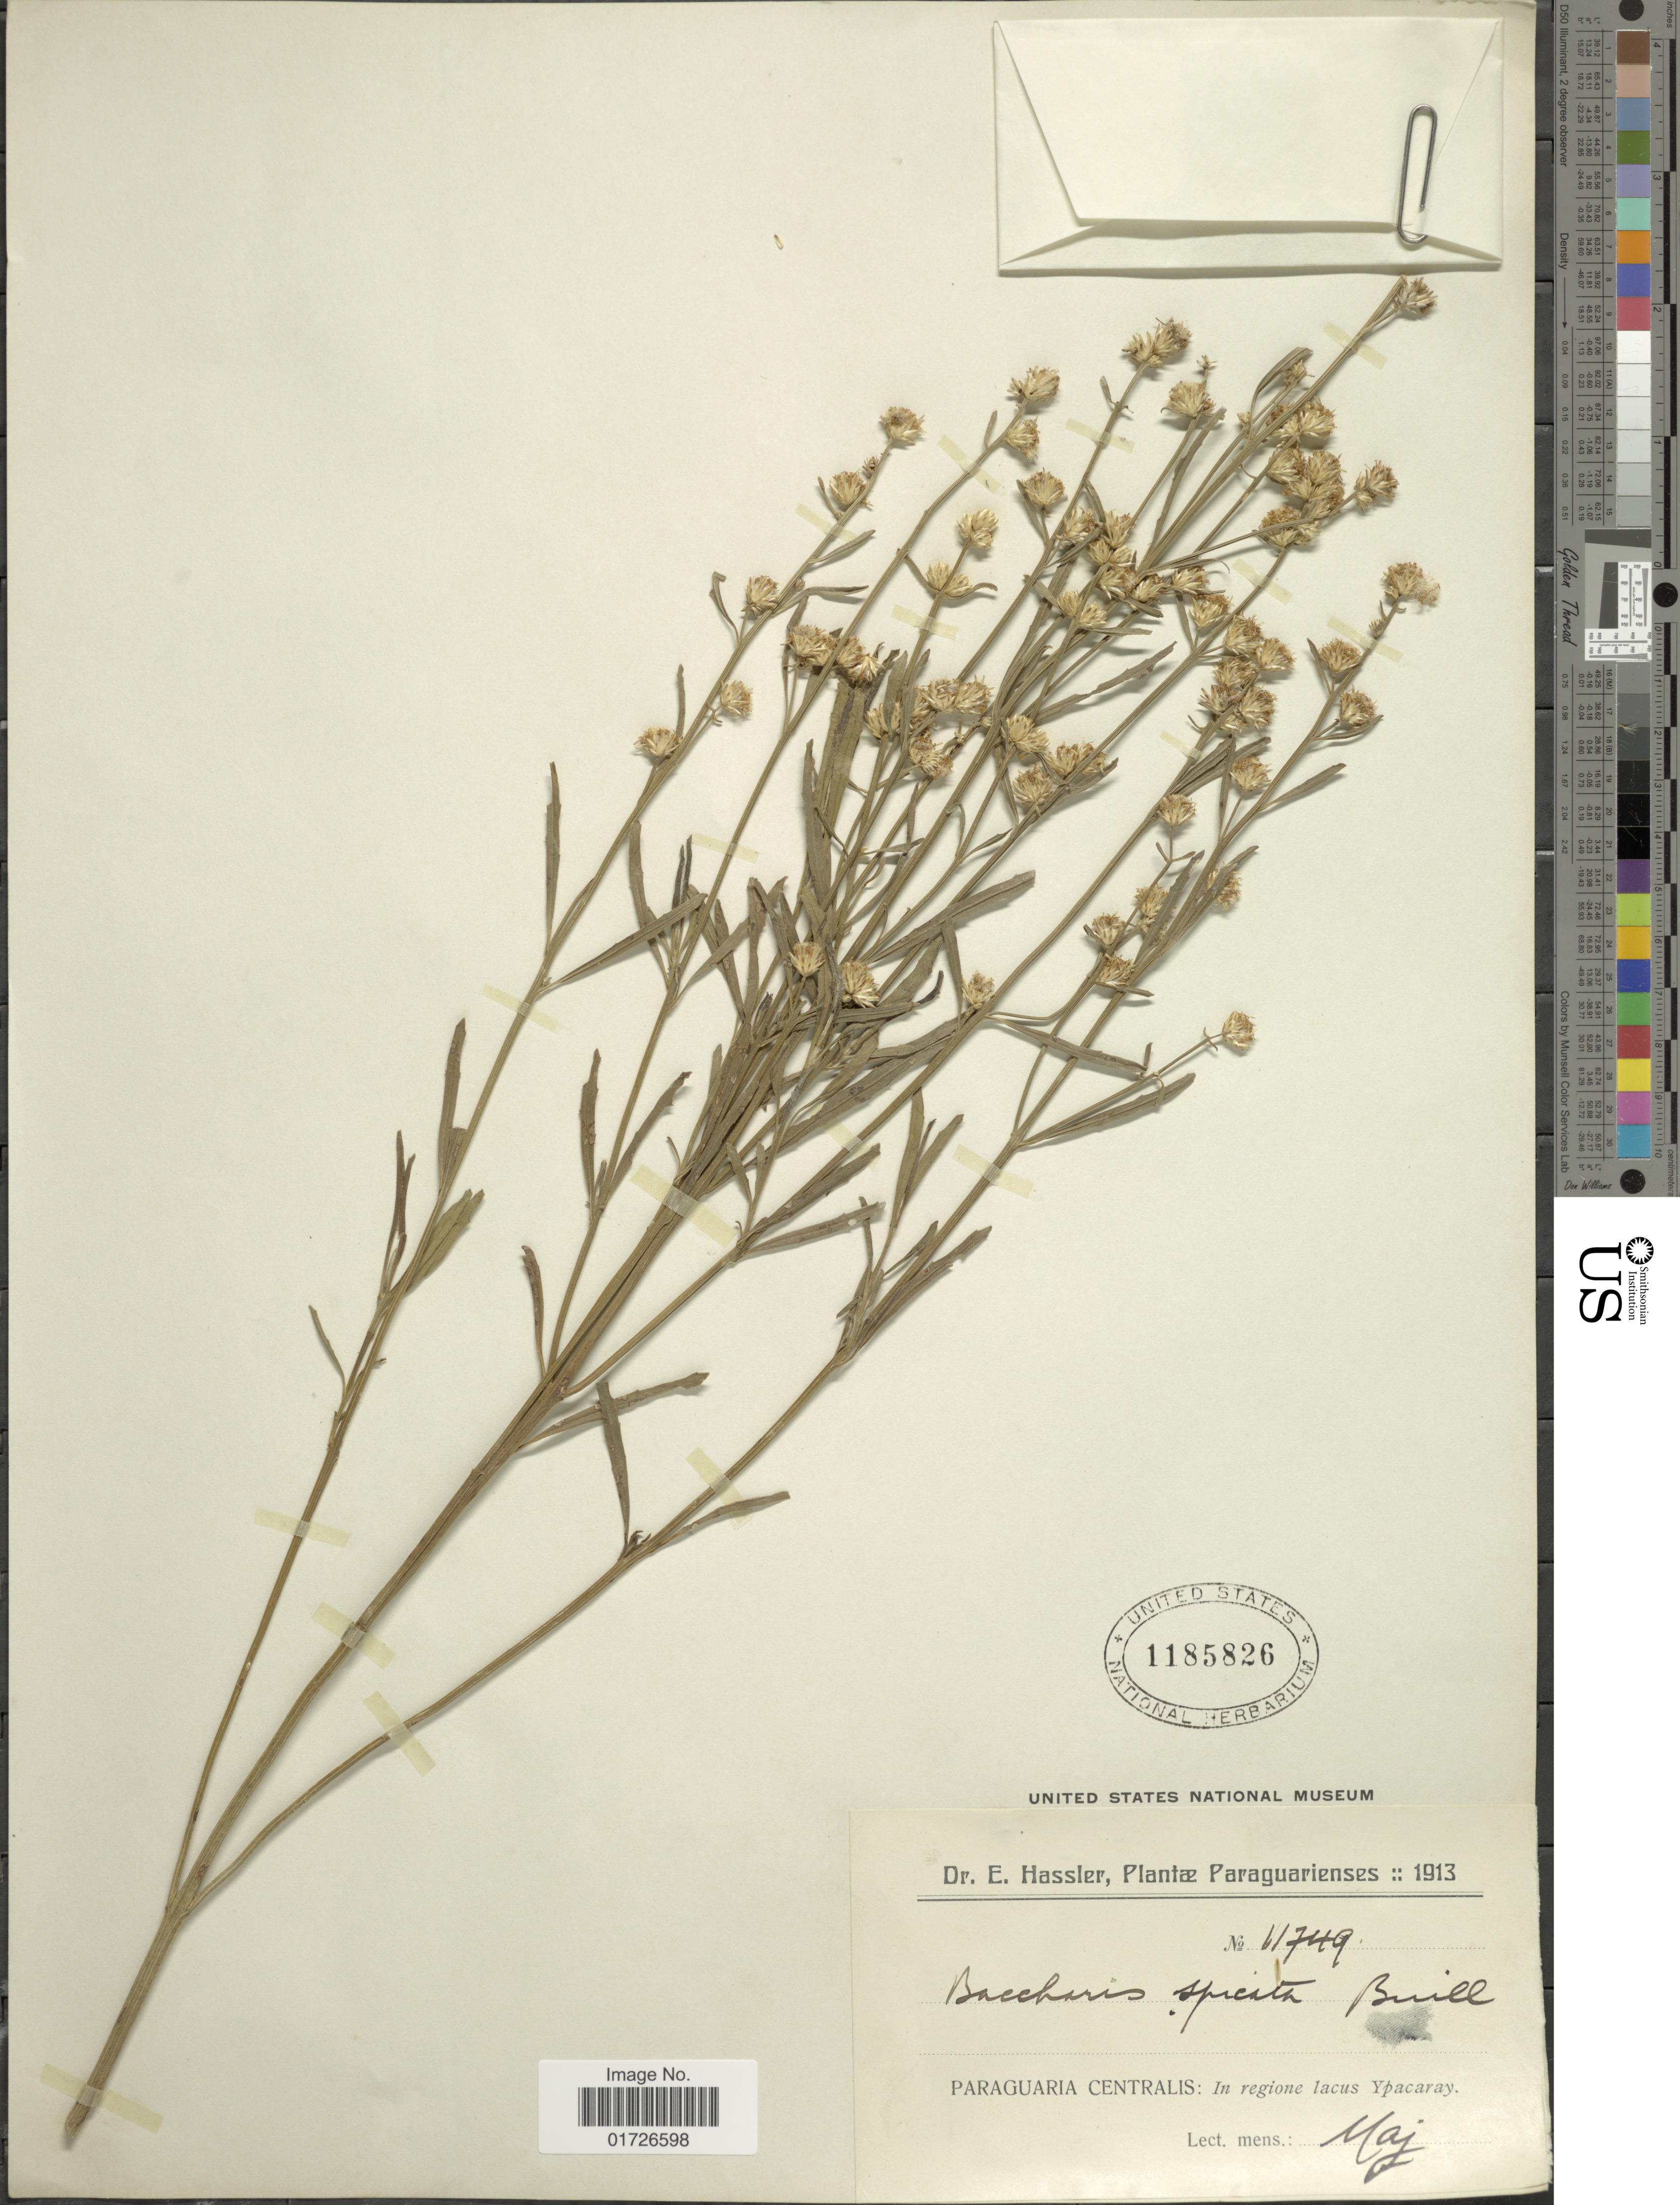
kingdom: Plantae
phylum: Tracheophyta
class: Magnoliopsida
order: Asterales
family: Asteraceae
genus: Baccharis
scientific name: Baccharis spicata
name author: (Lam.) Baill.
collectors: E. Hassler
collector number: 11749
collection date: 1913-05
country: Paraguay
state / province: Central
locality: In regione lacus Ypacaray.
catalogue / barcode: US 1185826